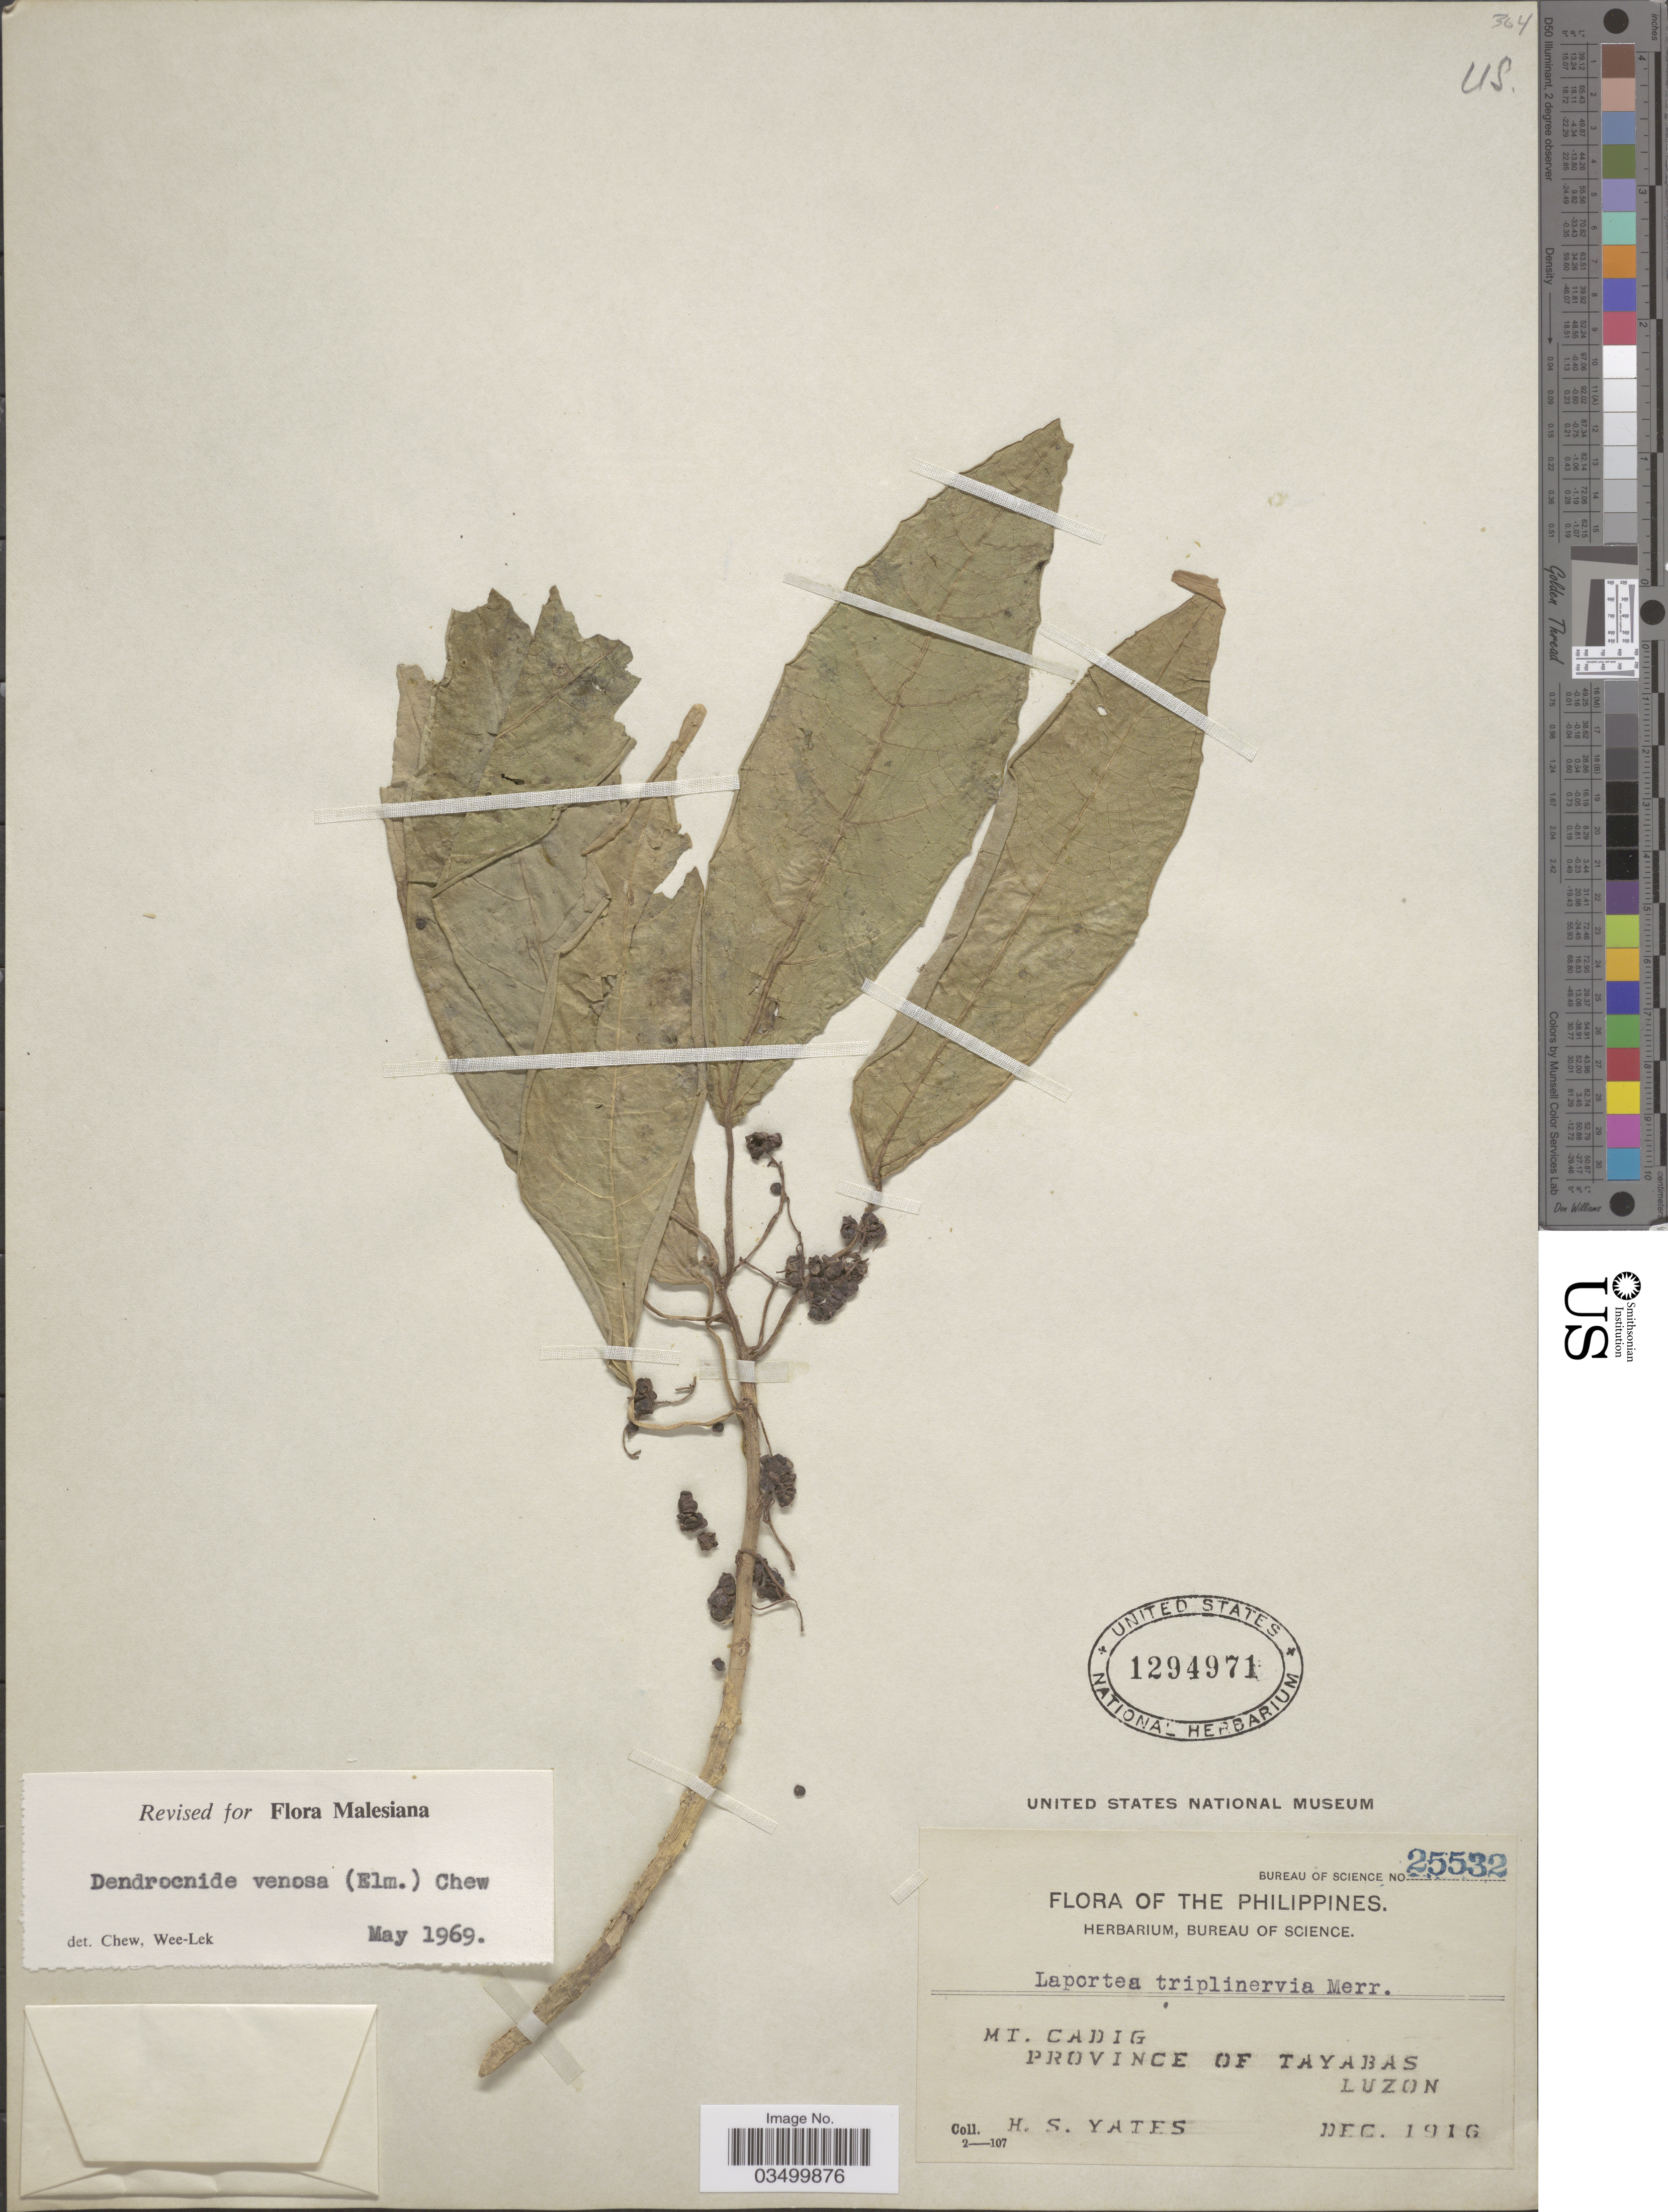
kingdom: Plantae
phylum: Tracheophyta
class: Magnoliopsida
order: Rosales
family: Urticaceae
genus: Dendrocnide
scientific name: Dendrocnide venosa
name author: (Elmer) Chew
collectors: H. S. Yates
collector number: Bureau of Science 25532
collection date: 1916-12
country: Philippines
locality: The Philippines. Mt. Cadig. Province of Tayabas. Luzon.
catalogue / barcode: US 1294971